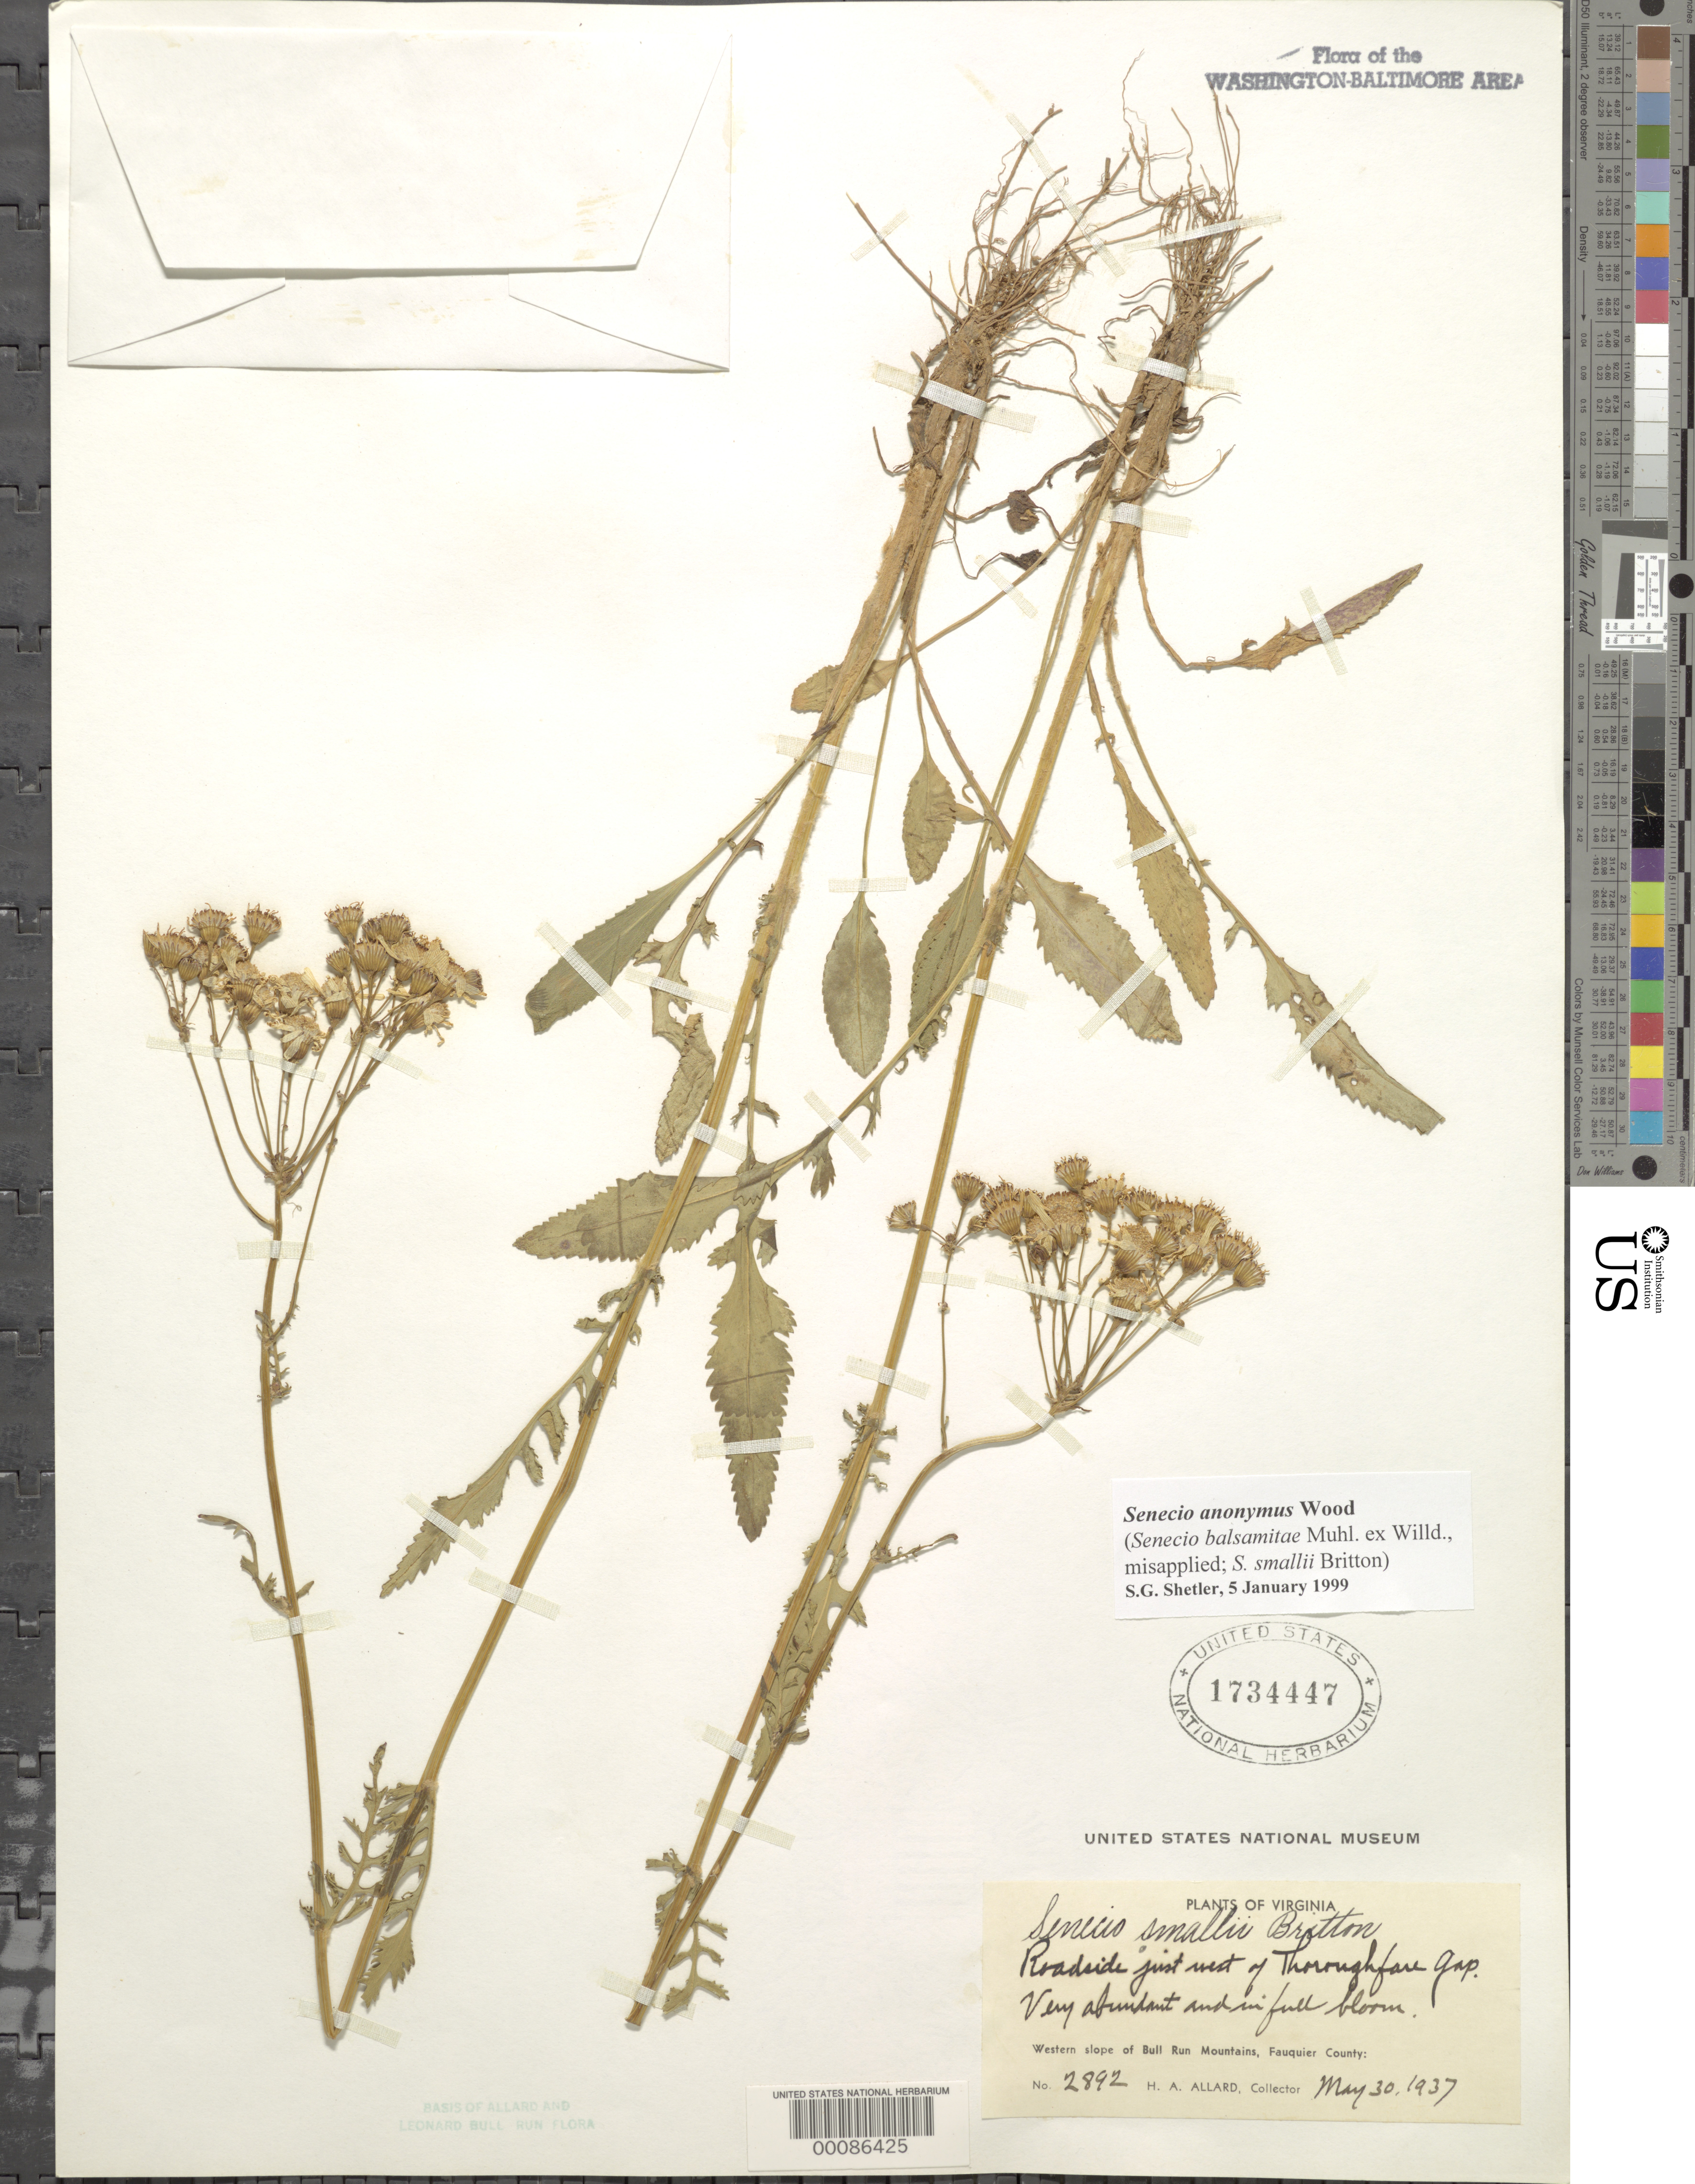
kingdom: Plantae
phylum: Tracheophyta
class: Magnoliopsida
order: Asterales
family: Asteraceae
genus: Packera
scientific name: Packera anonyma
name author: (Alph. Wood) W.A. Weber & Á. Löve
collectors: H. A. Allard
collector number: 2892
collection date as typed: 30 May 1937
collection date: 1937-05-30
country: United States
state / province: Virginia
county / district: Fauquier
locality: West of Thorofare Gap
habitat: Roadside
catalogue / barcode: US 1734447